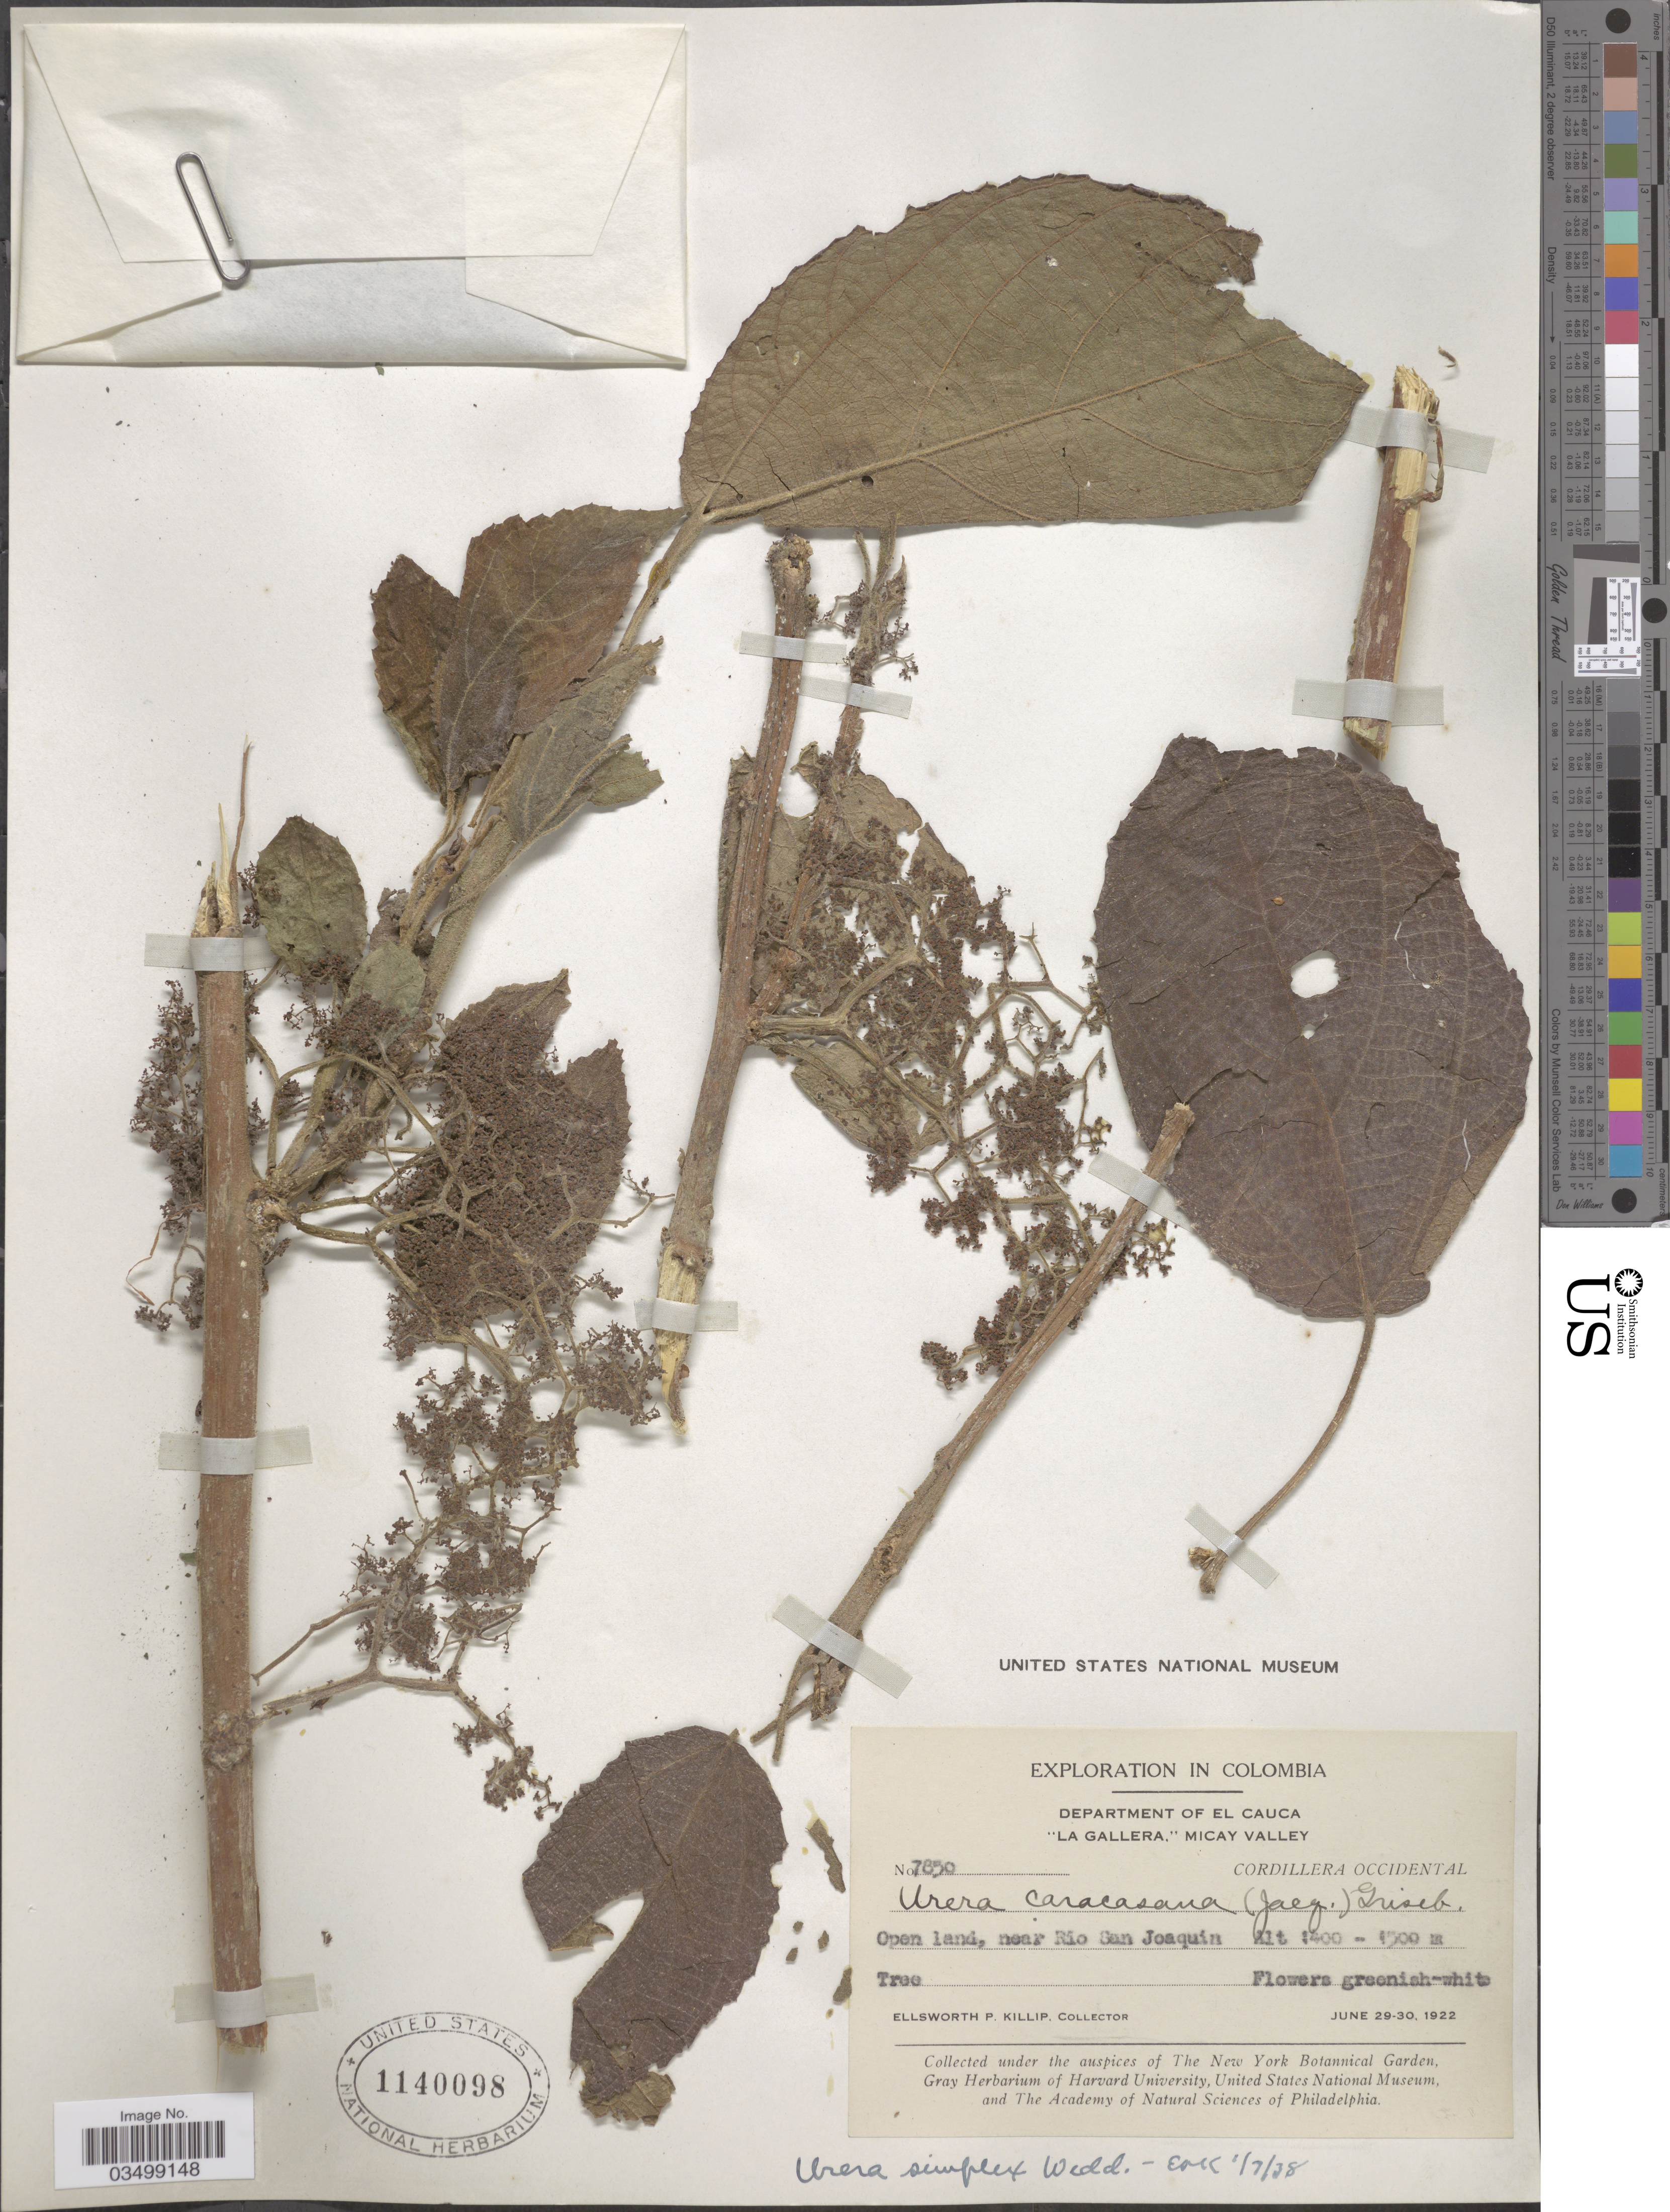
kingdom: Plantae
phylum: Tracheophyta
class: Magnoliopsida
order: Rosales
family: Urticaceae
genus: Urera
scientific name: Urera simplex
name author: Wedd.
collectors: E. P. Killip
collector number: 7850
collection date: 1922-06-29/1922-06-30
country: Colombia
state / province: Cauca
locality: Department of El Cauca. "La Gallera," Micay Vallley. Cordillera Occidental. Open land, near Rio San Joaquín.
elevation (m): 1400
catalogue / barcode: US 1140098